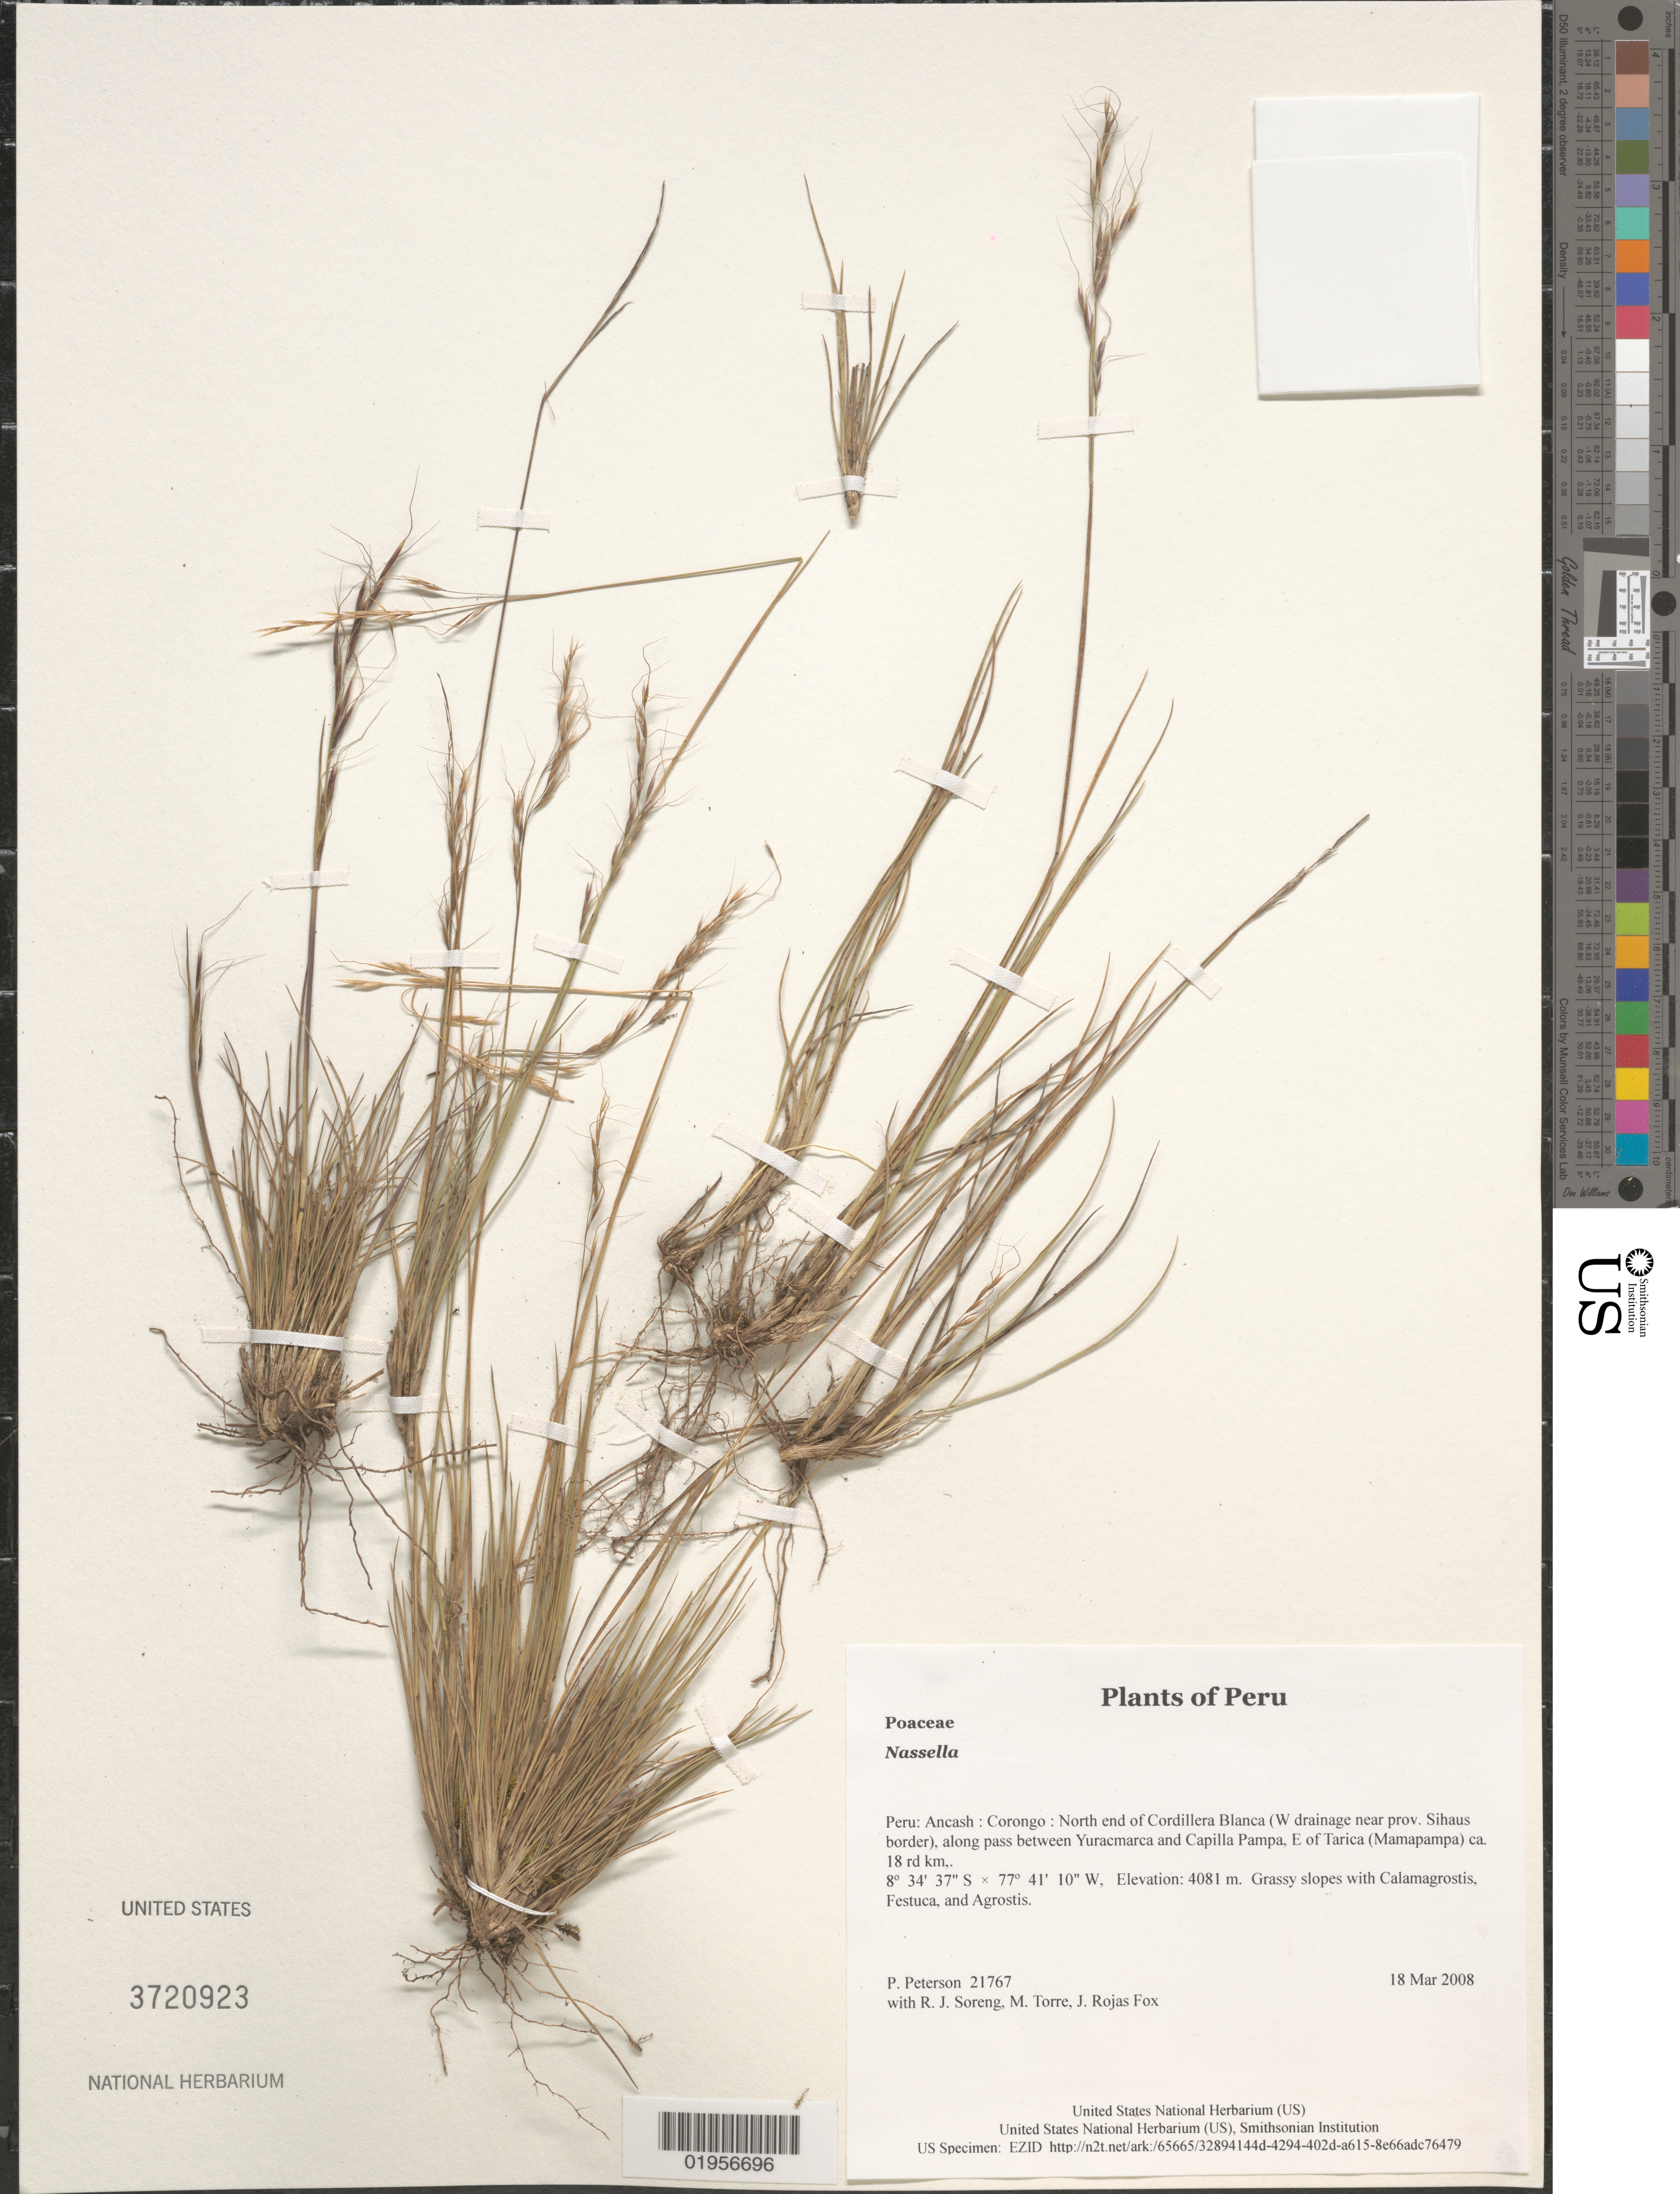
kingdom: Plantae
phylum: Tracheophyta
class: Liliopsida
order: Poales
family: Poaceae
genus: Nassella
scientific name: Nassella sp.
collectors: P. M. Peterson, R. J. Soreng, M. Torre & J. Rojas Fox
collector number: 21767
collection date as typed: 18 Mar 2008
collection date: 2008-03-18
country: Peru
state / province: Ancash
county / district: Corongo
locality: North end of Cordillera Blanca (W drainage near prov. Sihaus border), along pass between Yuracmarca and Capilla Pampa, E of Tarica (Mamapampa) ca. 18 rd km,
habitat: Grassy slopes with Calamagrostis, Festuca, and Agrostis.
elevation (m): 4081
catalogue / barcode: US 3720923